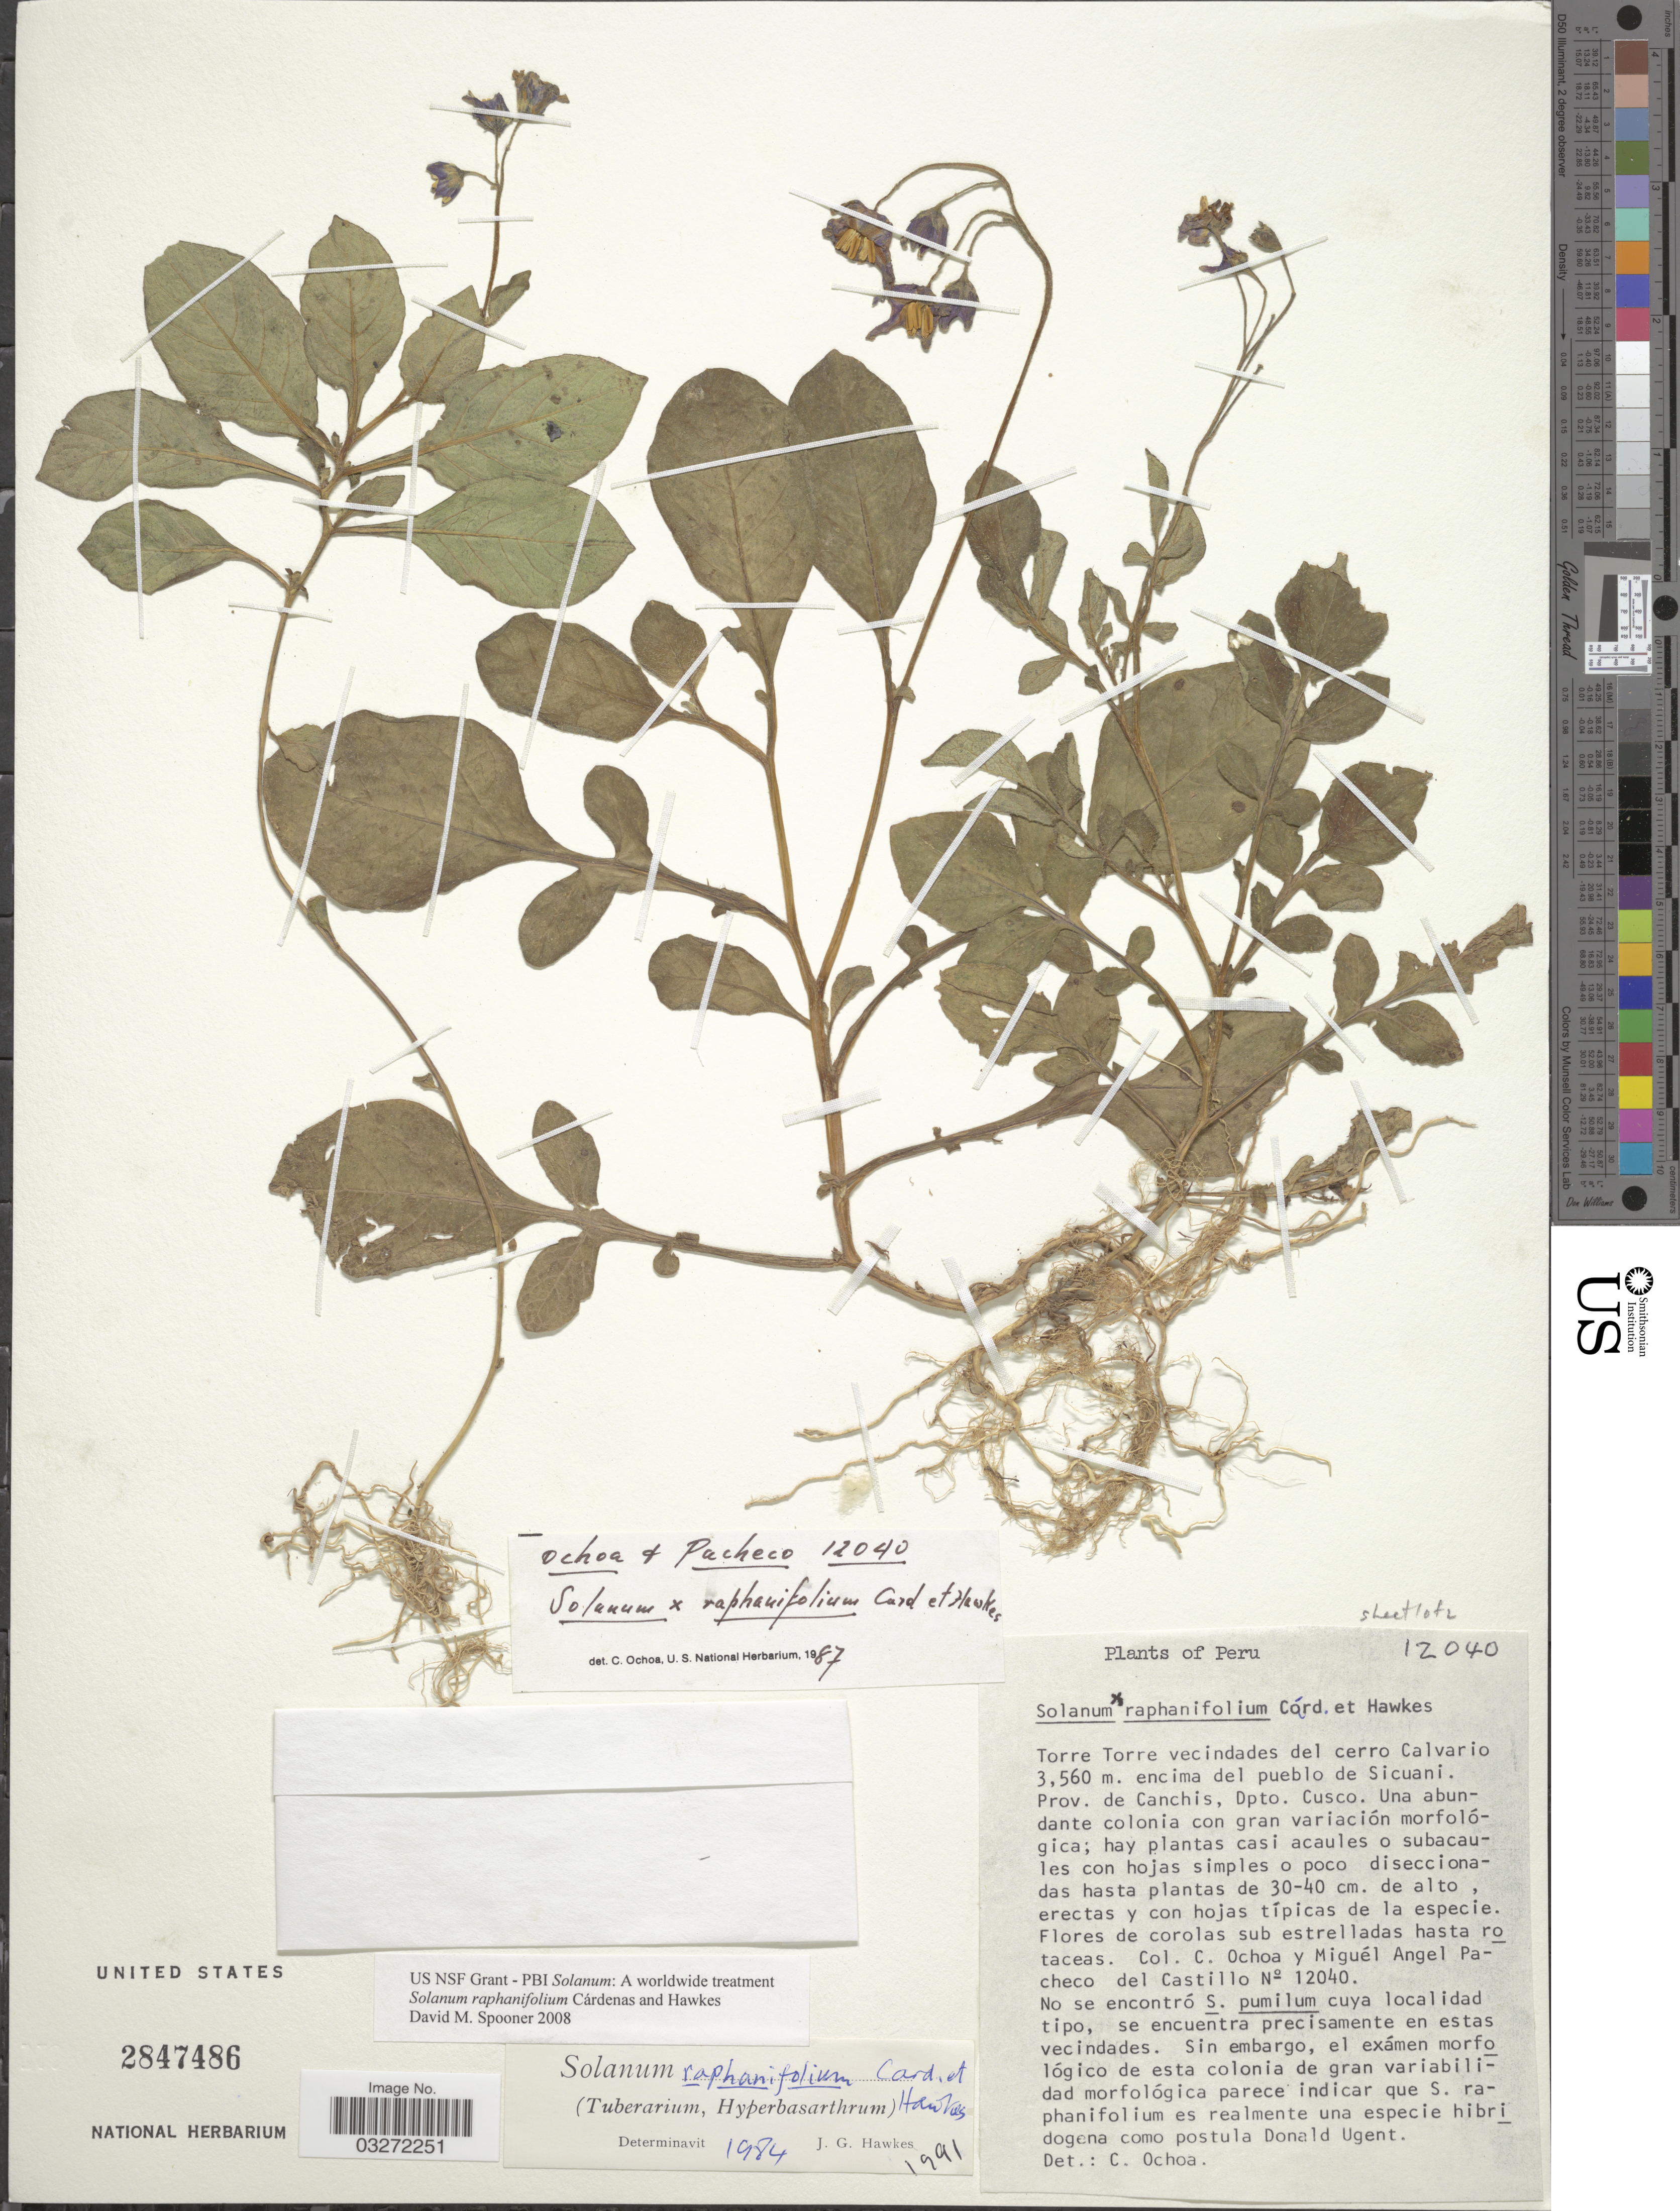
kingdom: Plantae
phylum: Tracheophyta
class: Magnoliopsida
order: Solanales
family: Solanaceae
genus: Solanum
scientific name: Solanum raphanifolium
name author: Cárdenas & Hawkes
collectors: C. Ochoa & M. Castillo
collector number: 12040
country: Peru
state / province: Cusco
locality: Torre Torre vecindades del cerro Calvario. Encima del pueblo de Sicuani. Prov. de Canchis, Dpto. Cusco.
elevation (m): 3560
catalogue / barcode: US 2847486